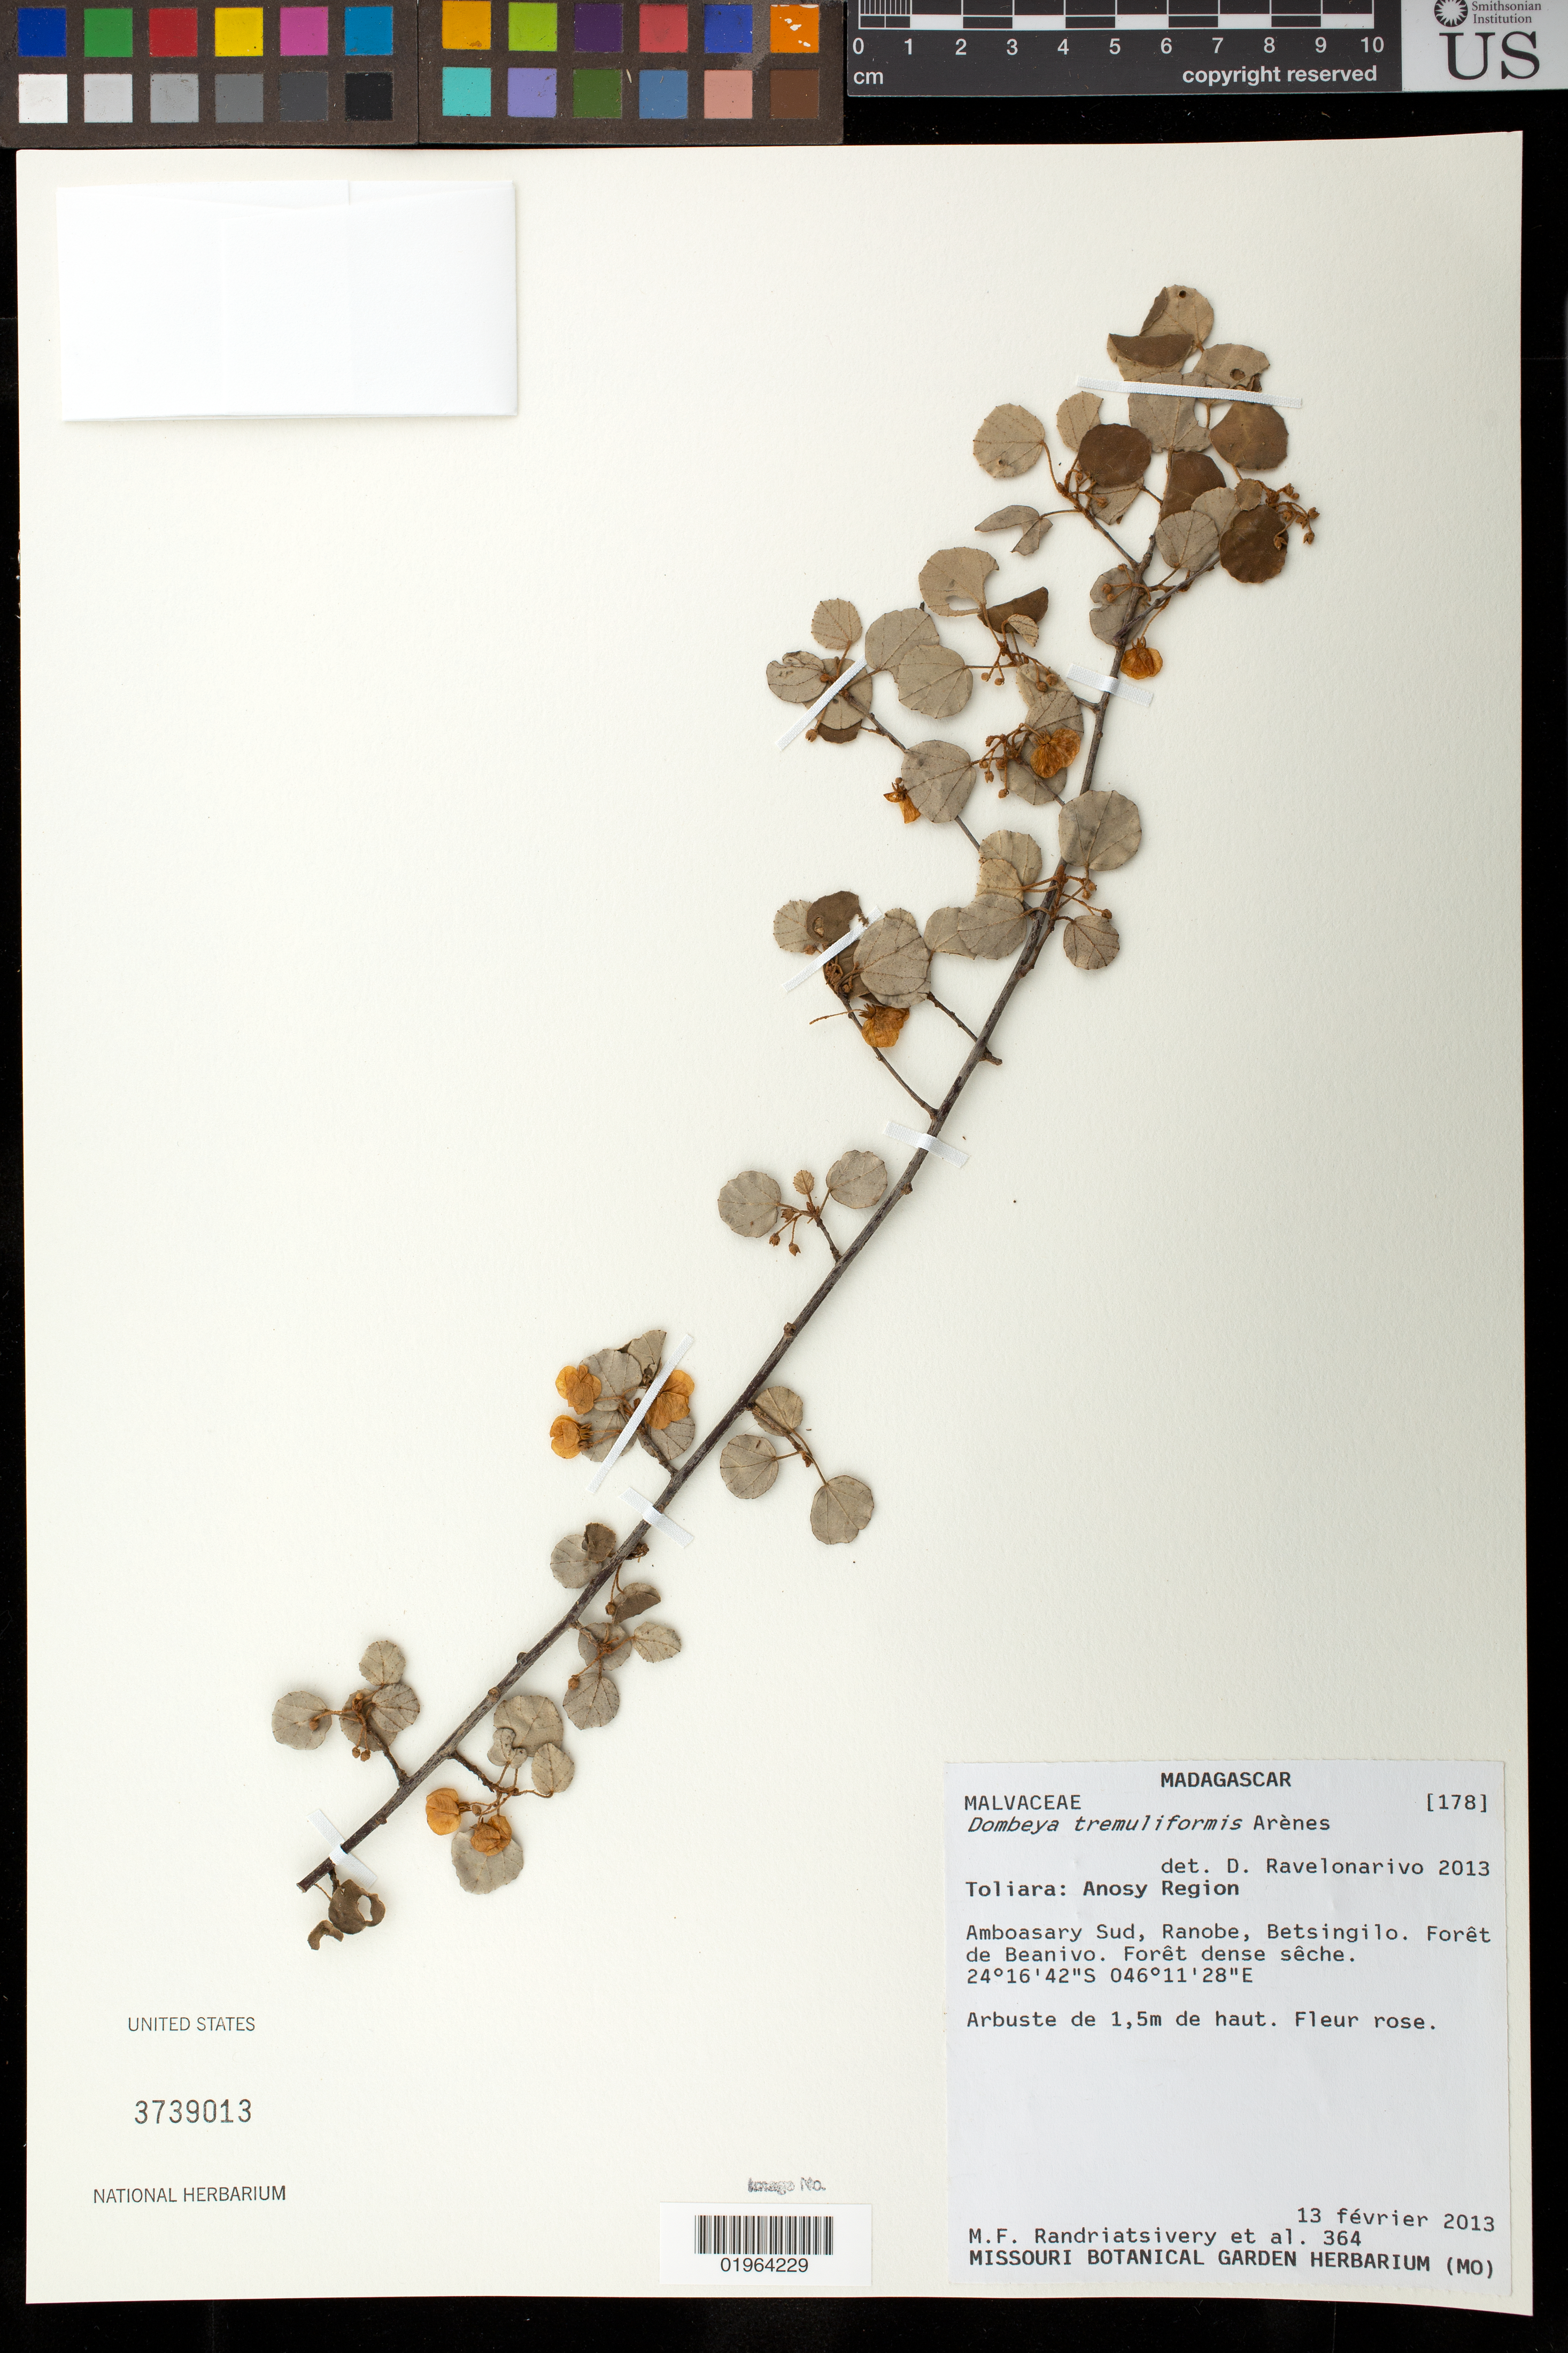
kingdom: Plantae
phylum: Tracheophyta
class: Magnoliopsida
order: Malvales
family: Malvaceae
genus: Dombeya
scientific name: Dombeya tremuliformis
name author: Arènes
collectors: M. F. Randriatsivery et al.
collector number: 364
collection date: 2013-02-13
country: Madagascar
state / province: Anosy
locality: Amboasary Sud, Ranobe, Betsingilo, forêt de Beanivo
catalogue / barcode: US 3739013